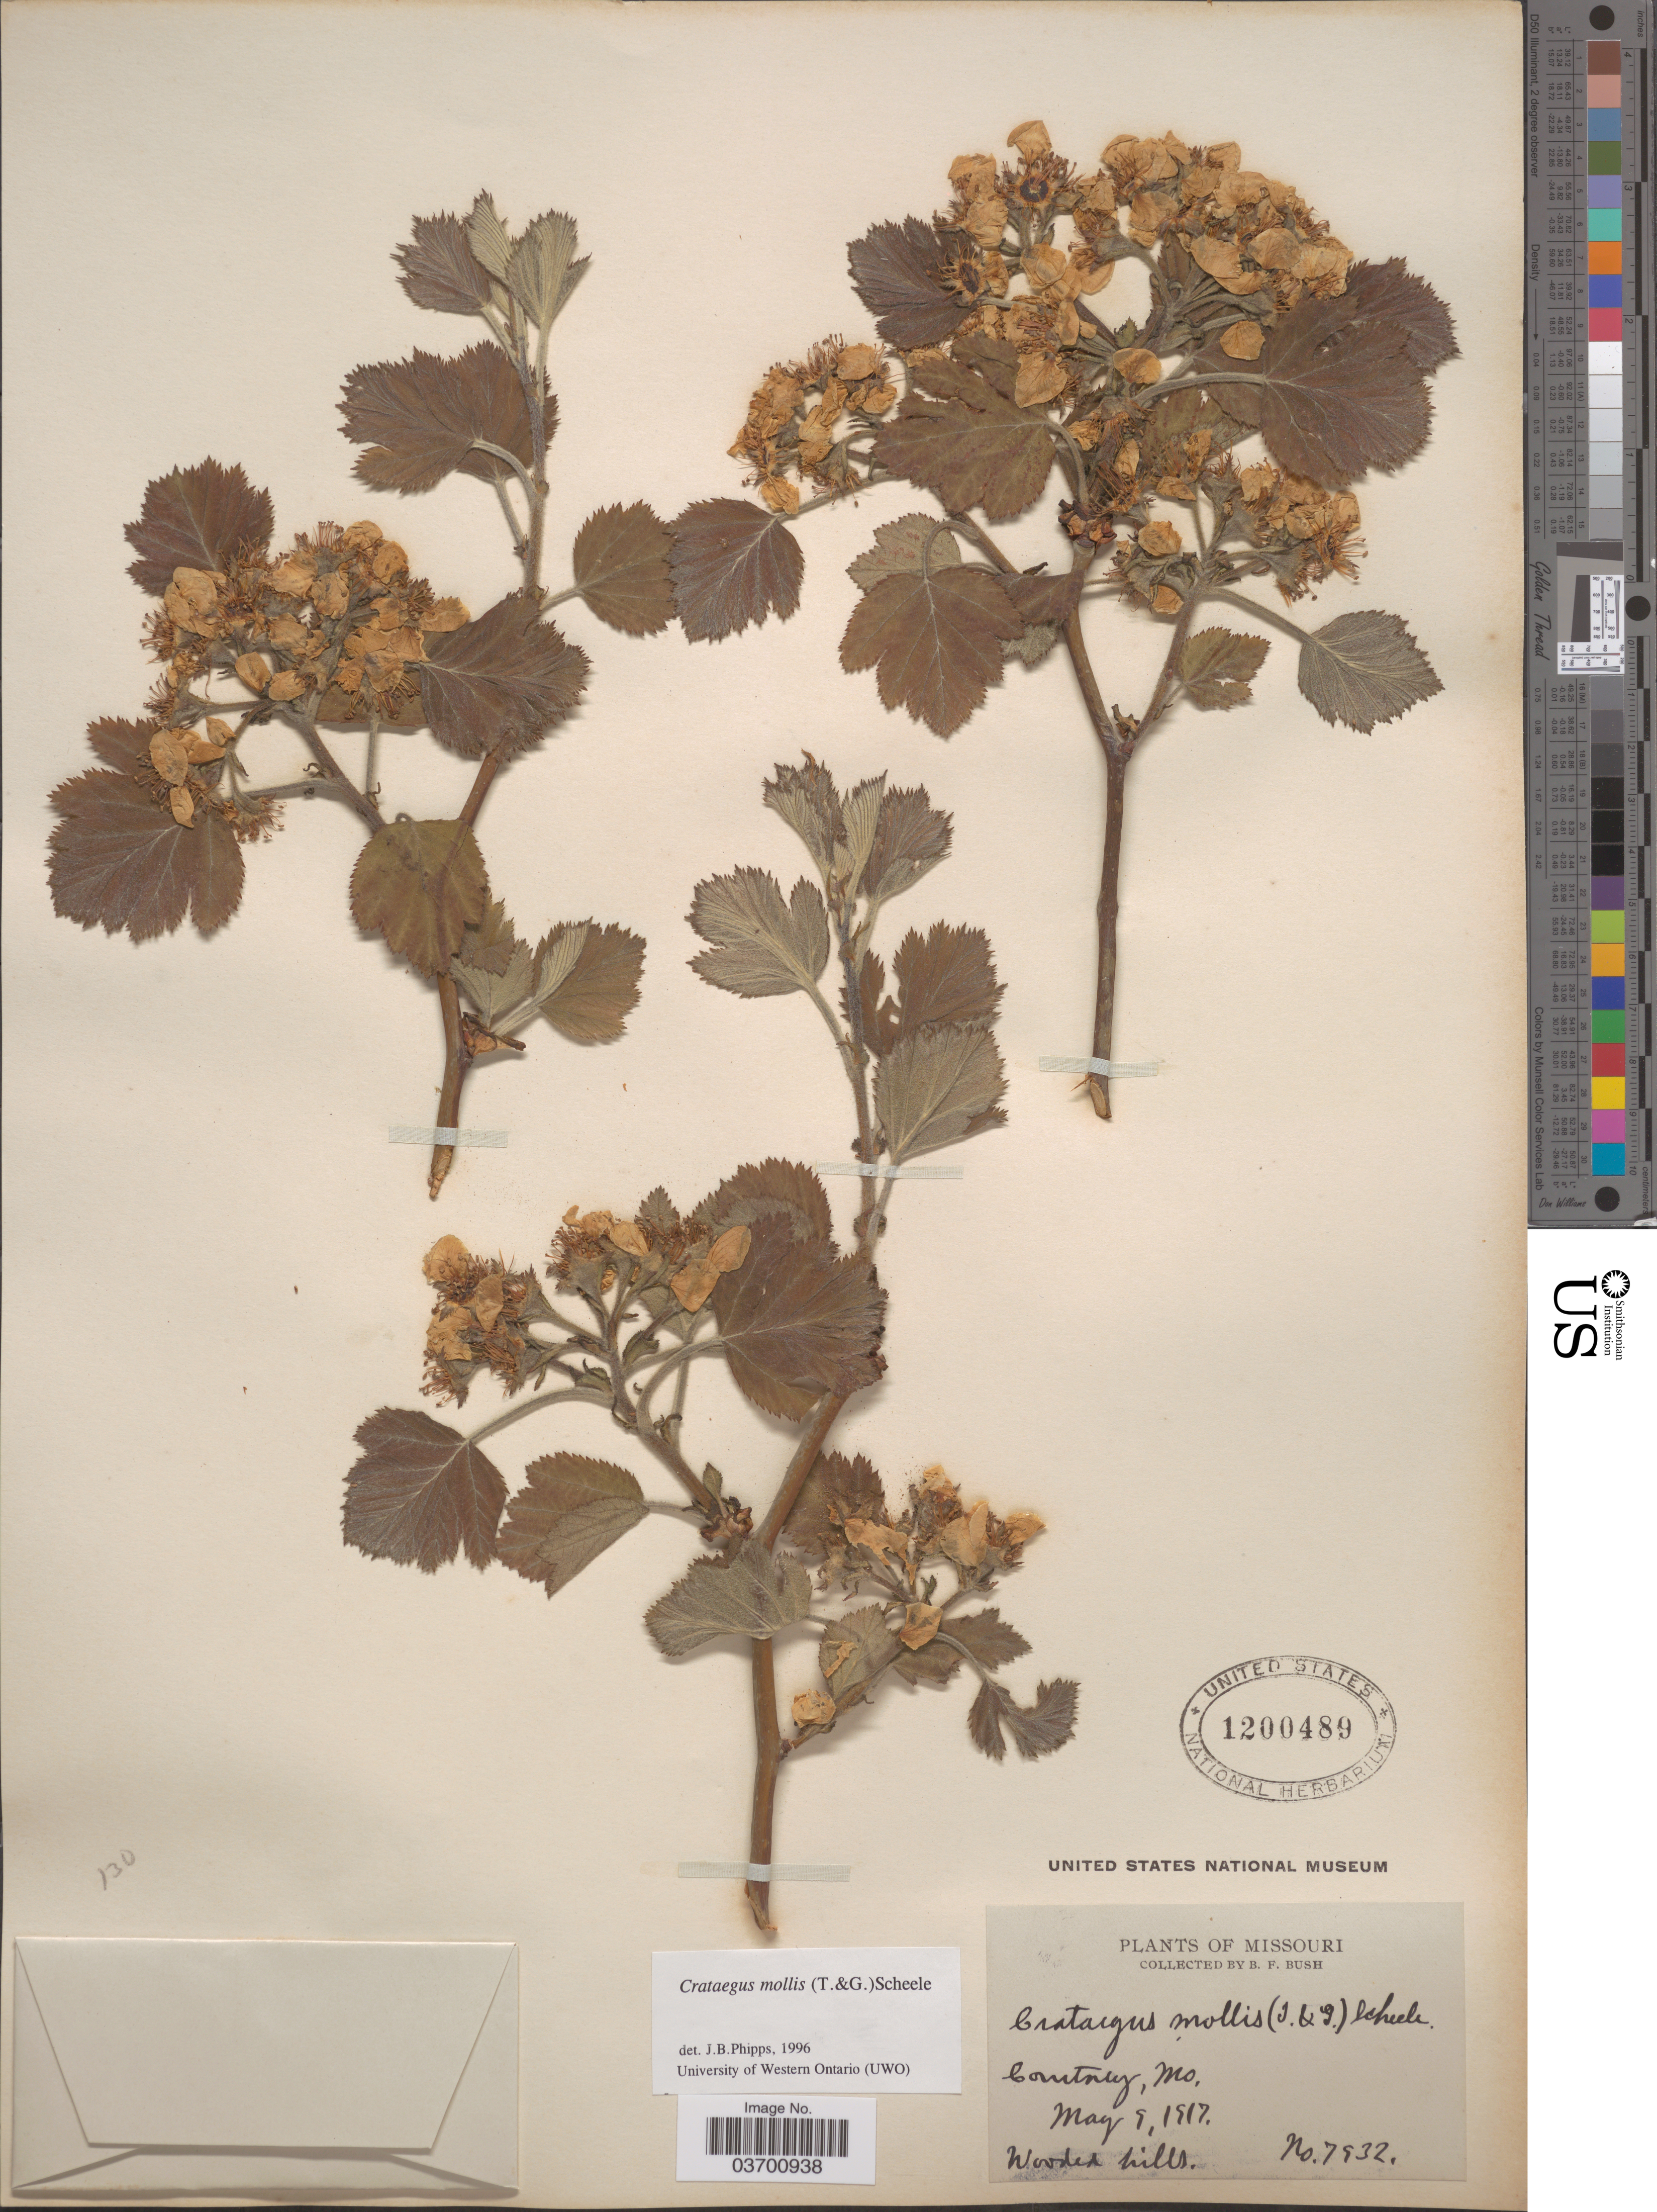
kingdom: Plantae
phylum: Tracheophyta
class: Magnoliopsida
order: Rosales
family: Rosaceae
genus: Crataegus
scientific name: Crataegus mollis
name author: (Torr. & A. Gray) Scheele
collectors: B. F. Bush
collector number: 7932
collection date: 1917-05-09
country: United States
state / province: Missouri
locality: Courtney.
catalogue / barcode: US 1200489